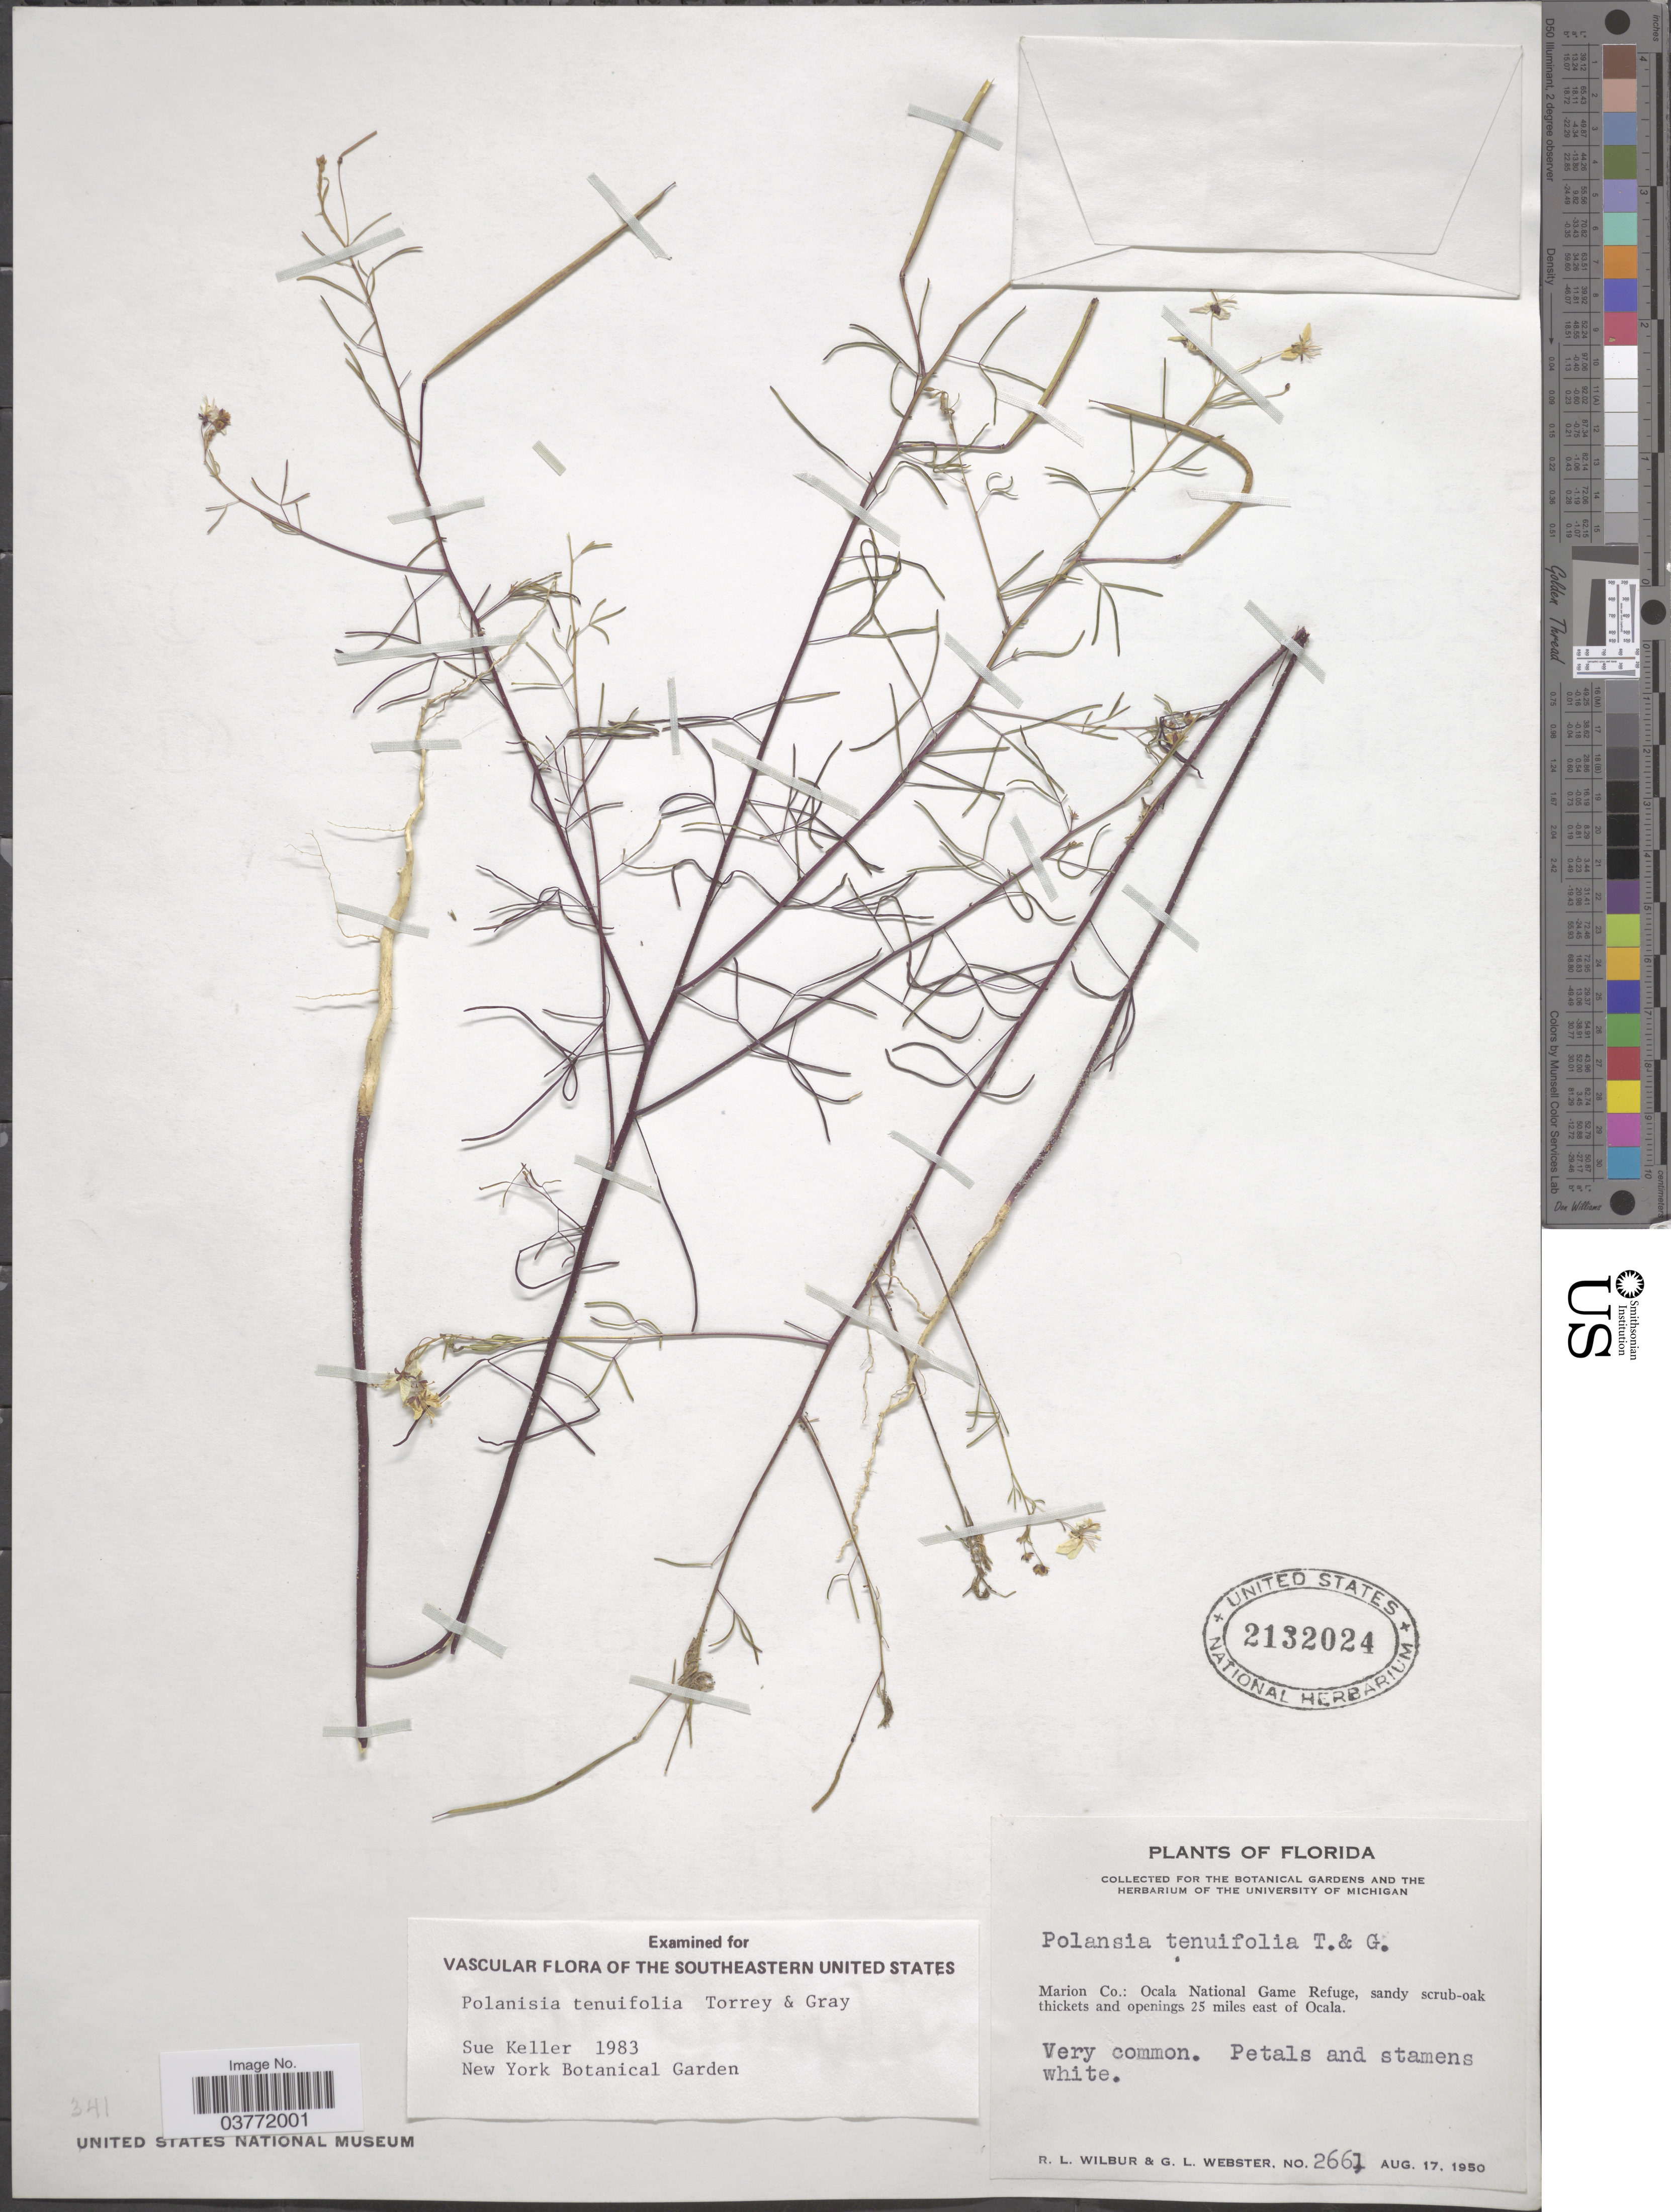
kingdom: Plantae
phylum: Tracheophyta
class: Magnoliopsida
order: Brassicales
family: Cleomaceae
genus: Polanisia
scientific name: Polanisia tenuifolia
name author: Torr. & A. Gray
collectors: R. L. Wilbur & G. L. Webster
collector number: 2661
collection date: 1950-08-17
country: United States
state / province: Florida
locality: Marion Co.: Ocala National Game Refuge, sandy scrub-oak thickets and openings 25 miles east of Ocala.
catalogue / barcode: US 2132024